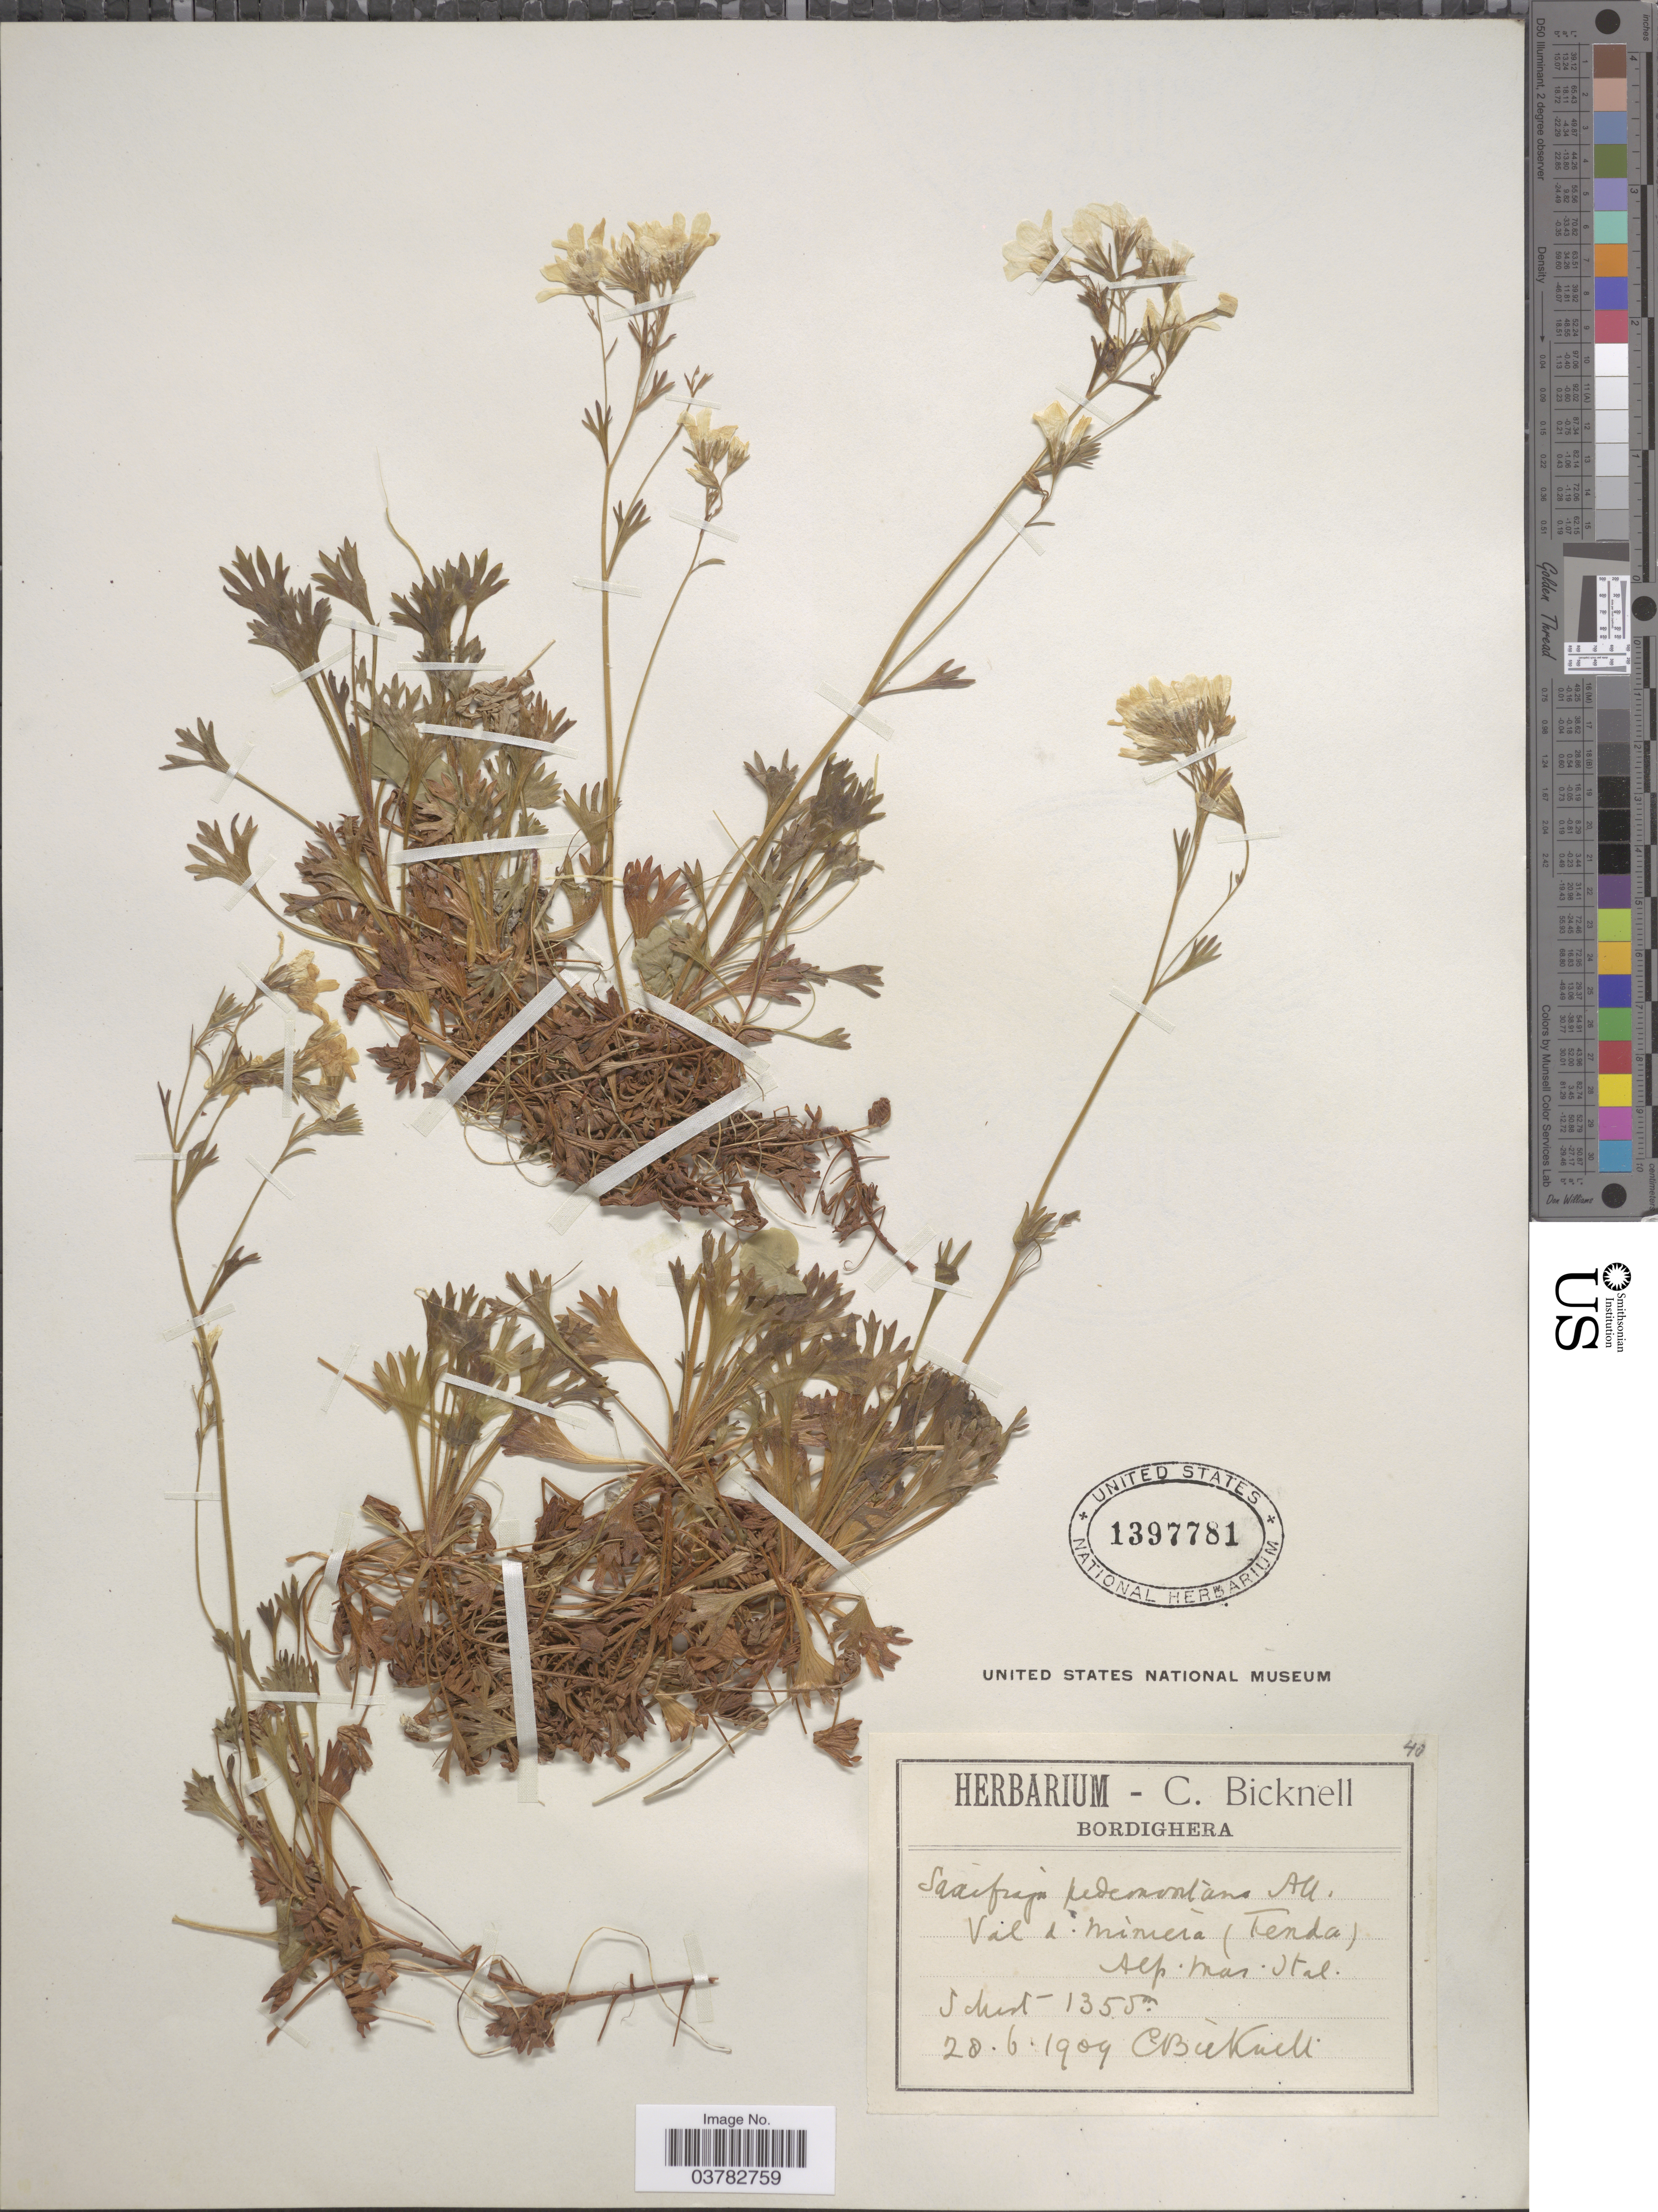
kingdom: Plantae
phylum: Tracheophyta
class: Magnoliopsida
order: Saxifragales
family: Saxifragaceae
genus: Saxifraga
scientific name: Saxifraga pedemontana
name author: All.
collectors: C. Bicknell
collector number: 40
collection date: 1909-06-28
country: Italy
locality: Vál d'Mìmeìa [interpreted] (Tenda). Alp. Mar. Ital. Schist.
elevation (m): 1355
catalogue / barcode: US 1397781